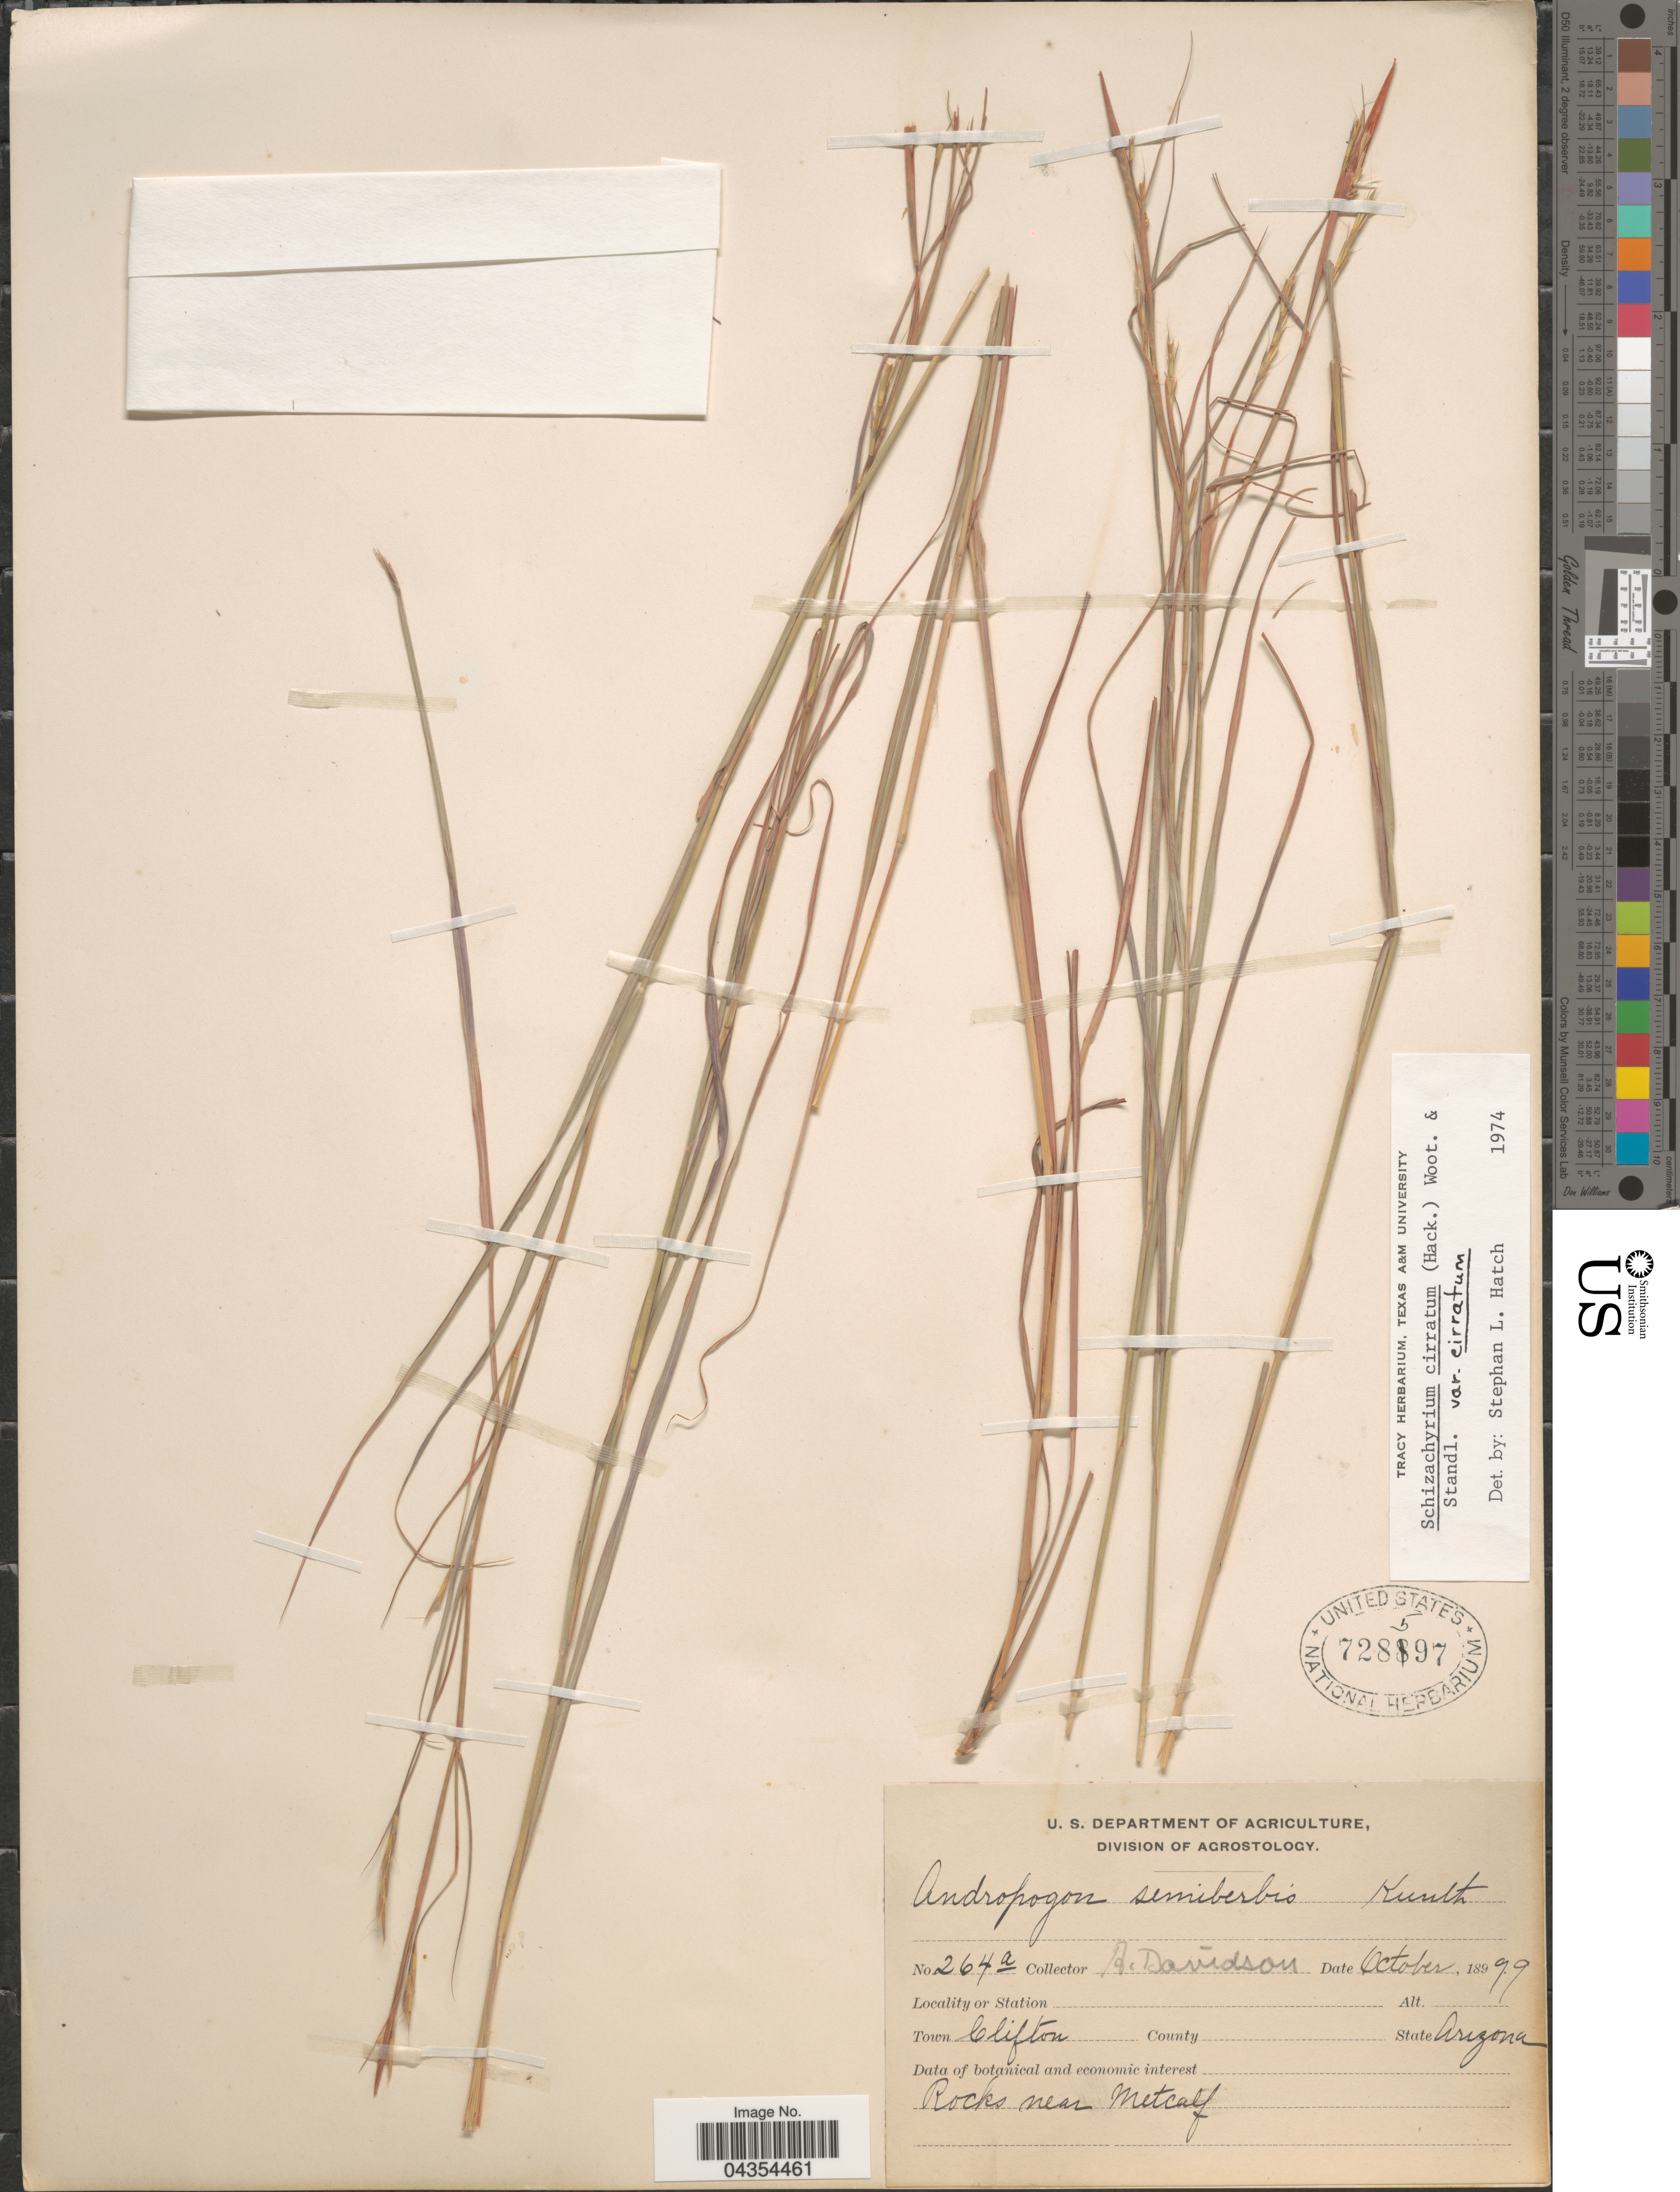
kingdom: Plantae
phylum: Tracheophyta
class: Liliopsida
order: Poales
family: Poaceae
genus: Schizachyrium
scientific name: Schizachyrium cirratum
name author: (Hack.) Wooton & Standl.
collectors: A. Davidson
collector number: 264a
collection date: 1899-10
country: United States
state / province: Arizona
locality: Town Clifton. Rocks near Metcalf.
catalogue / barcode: US 728597